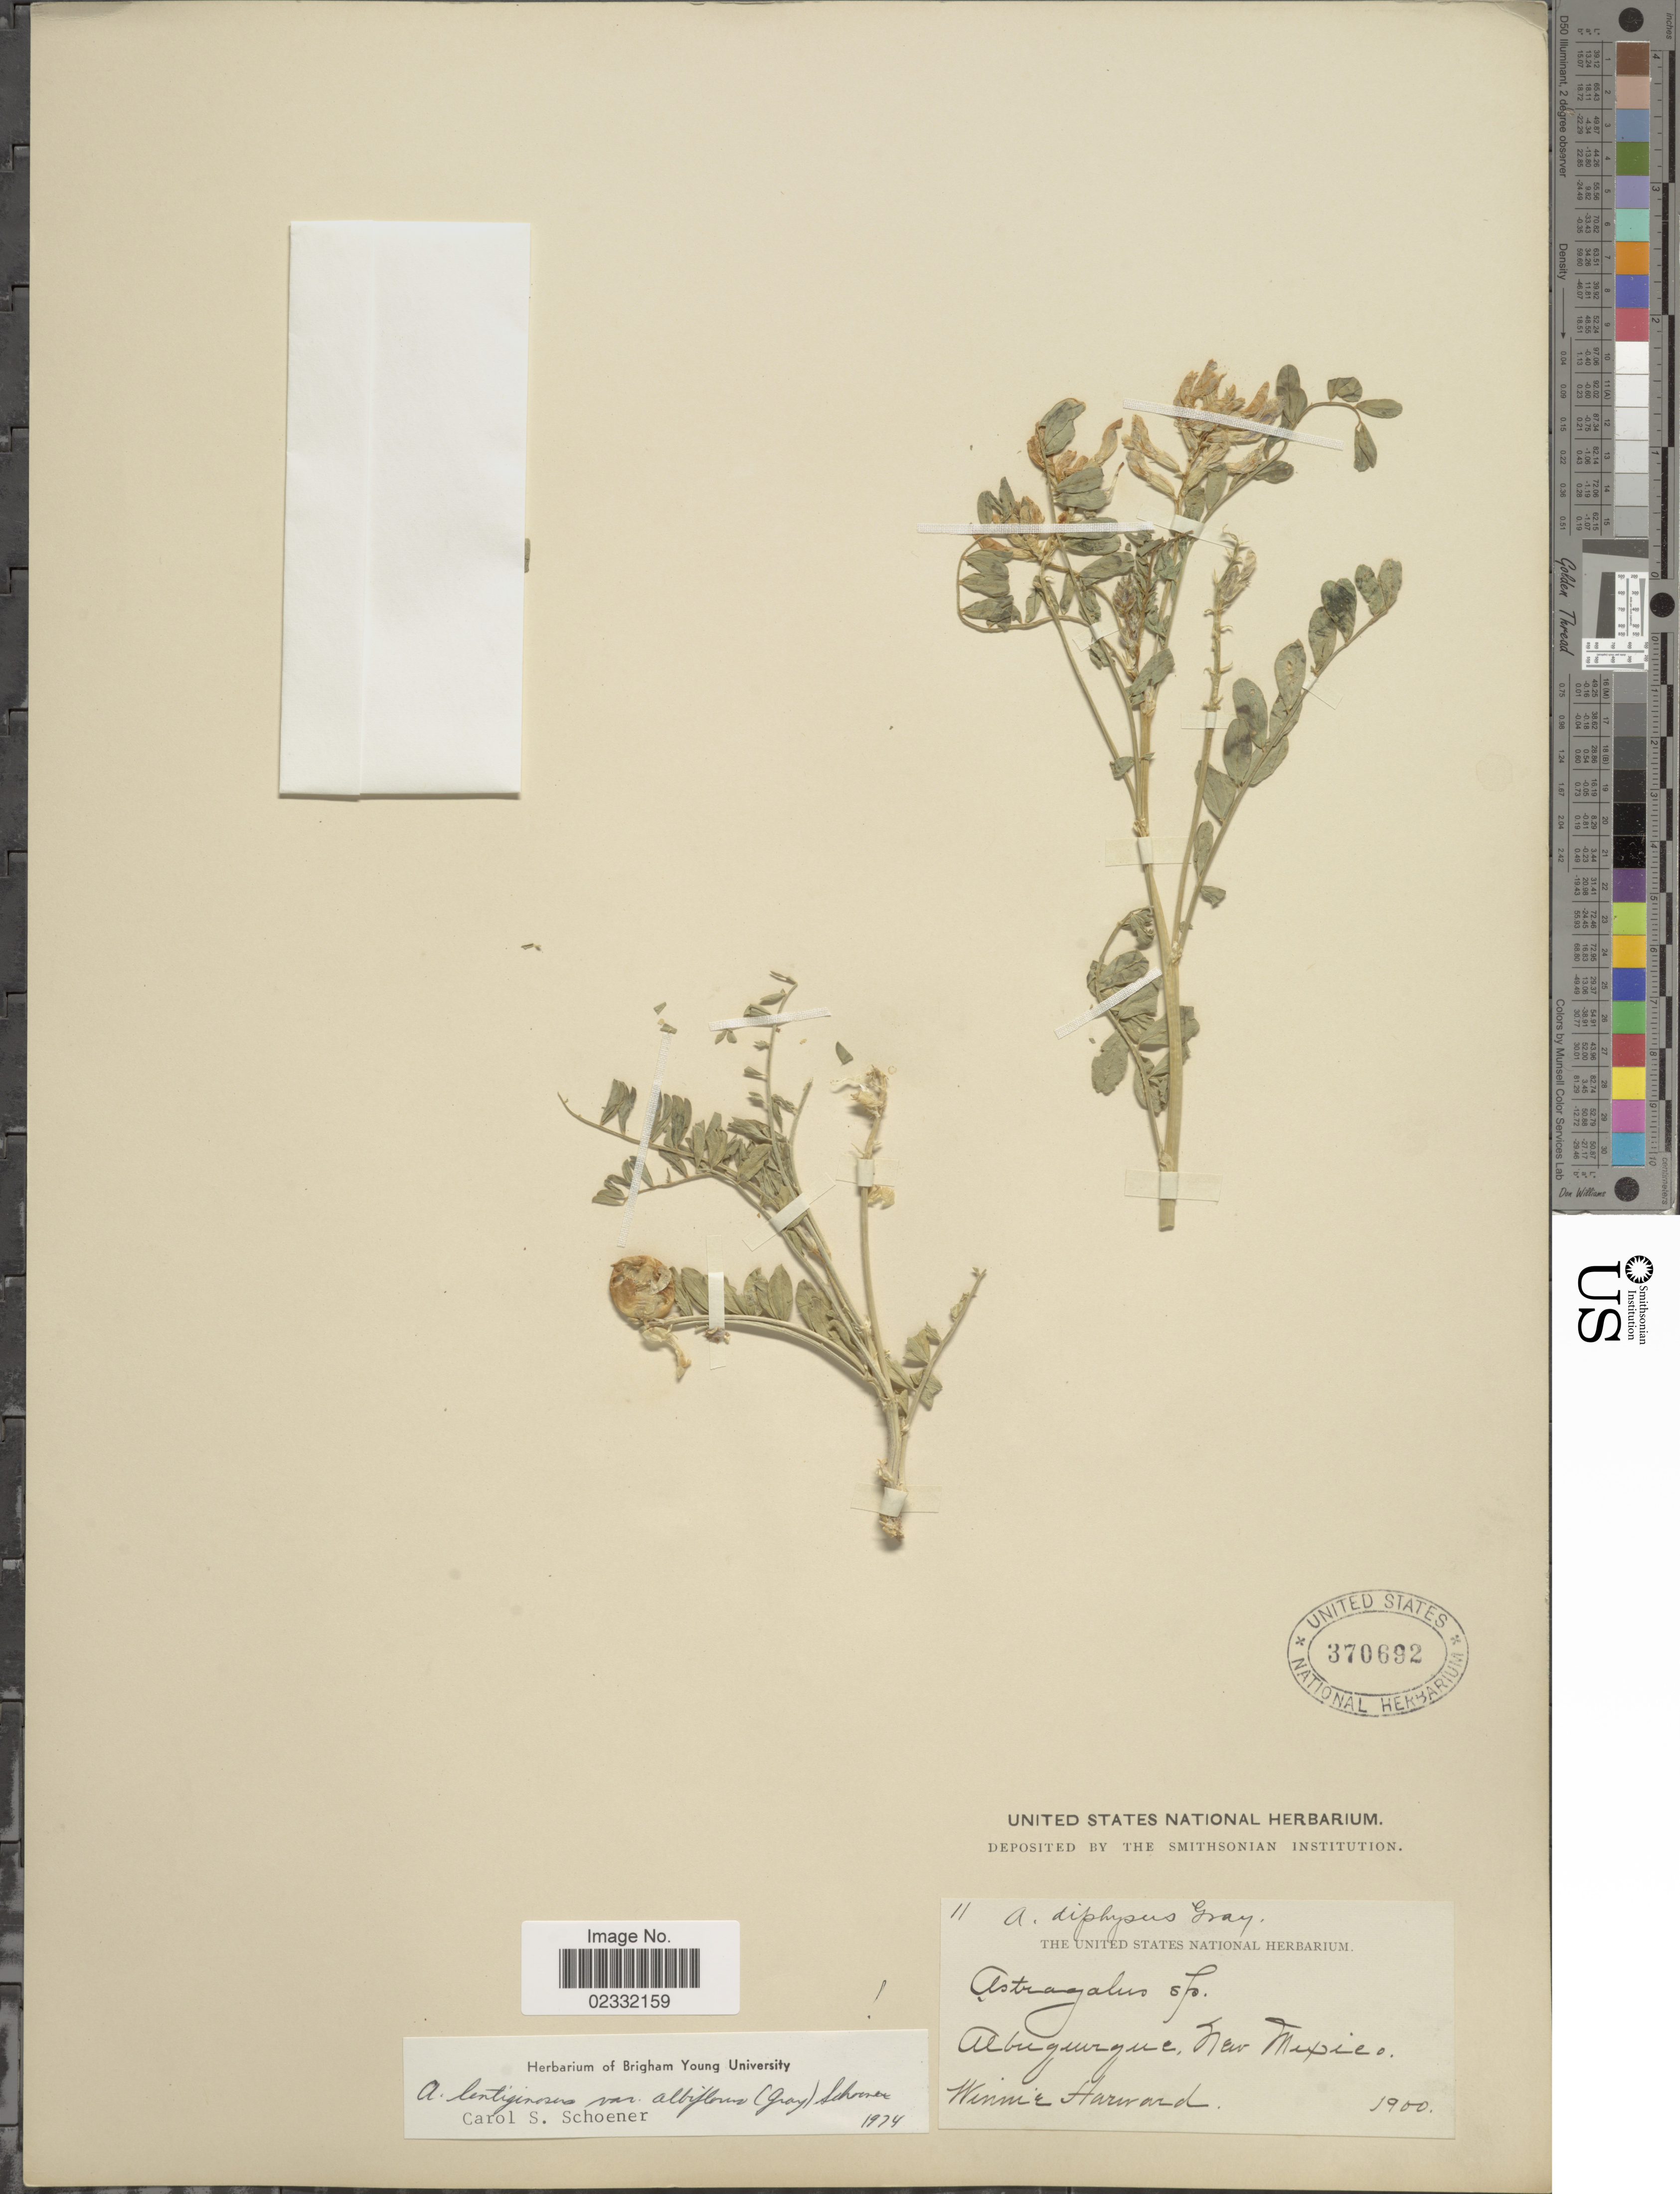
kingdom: Plantae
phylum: Tracheophyta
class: Magnoliopsida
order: Fabales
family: Fabaceae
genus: Astragalus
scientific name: Astragalus lentiginosus var. albiflorus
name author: (A. Gray) Schoener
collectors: W. Harward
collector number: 11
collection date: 1900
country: United States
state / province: New Mexico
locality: Albuqurque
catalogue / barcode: US 370692